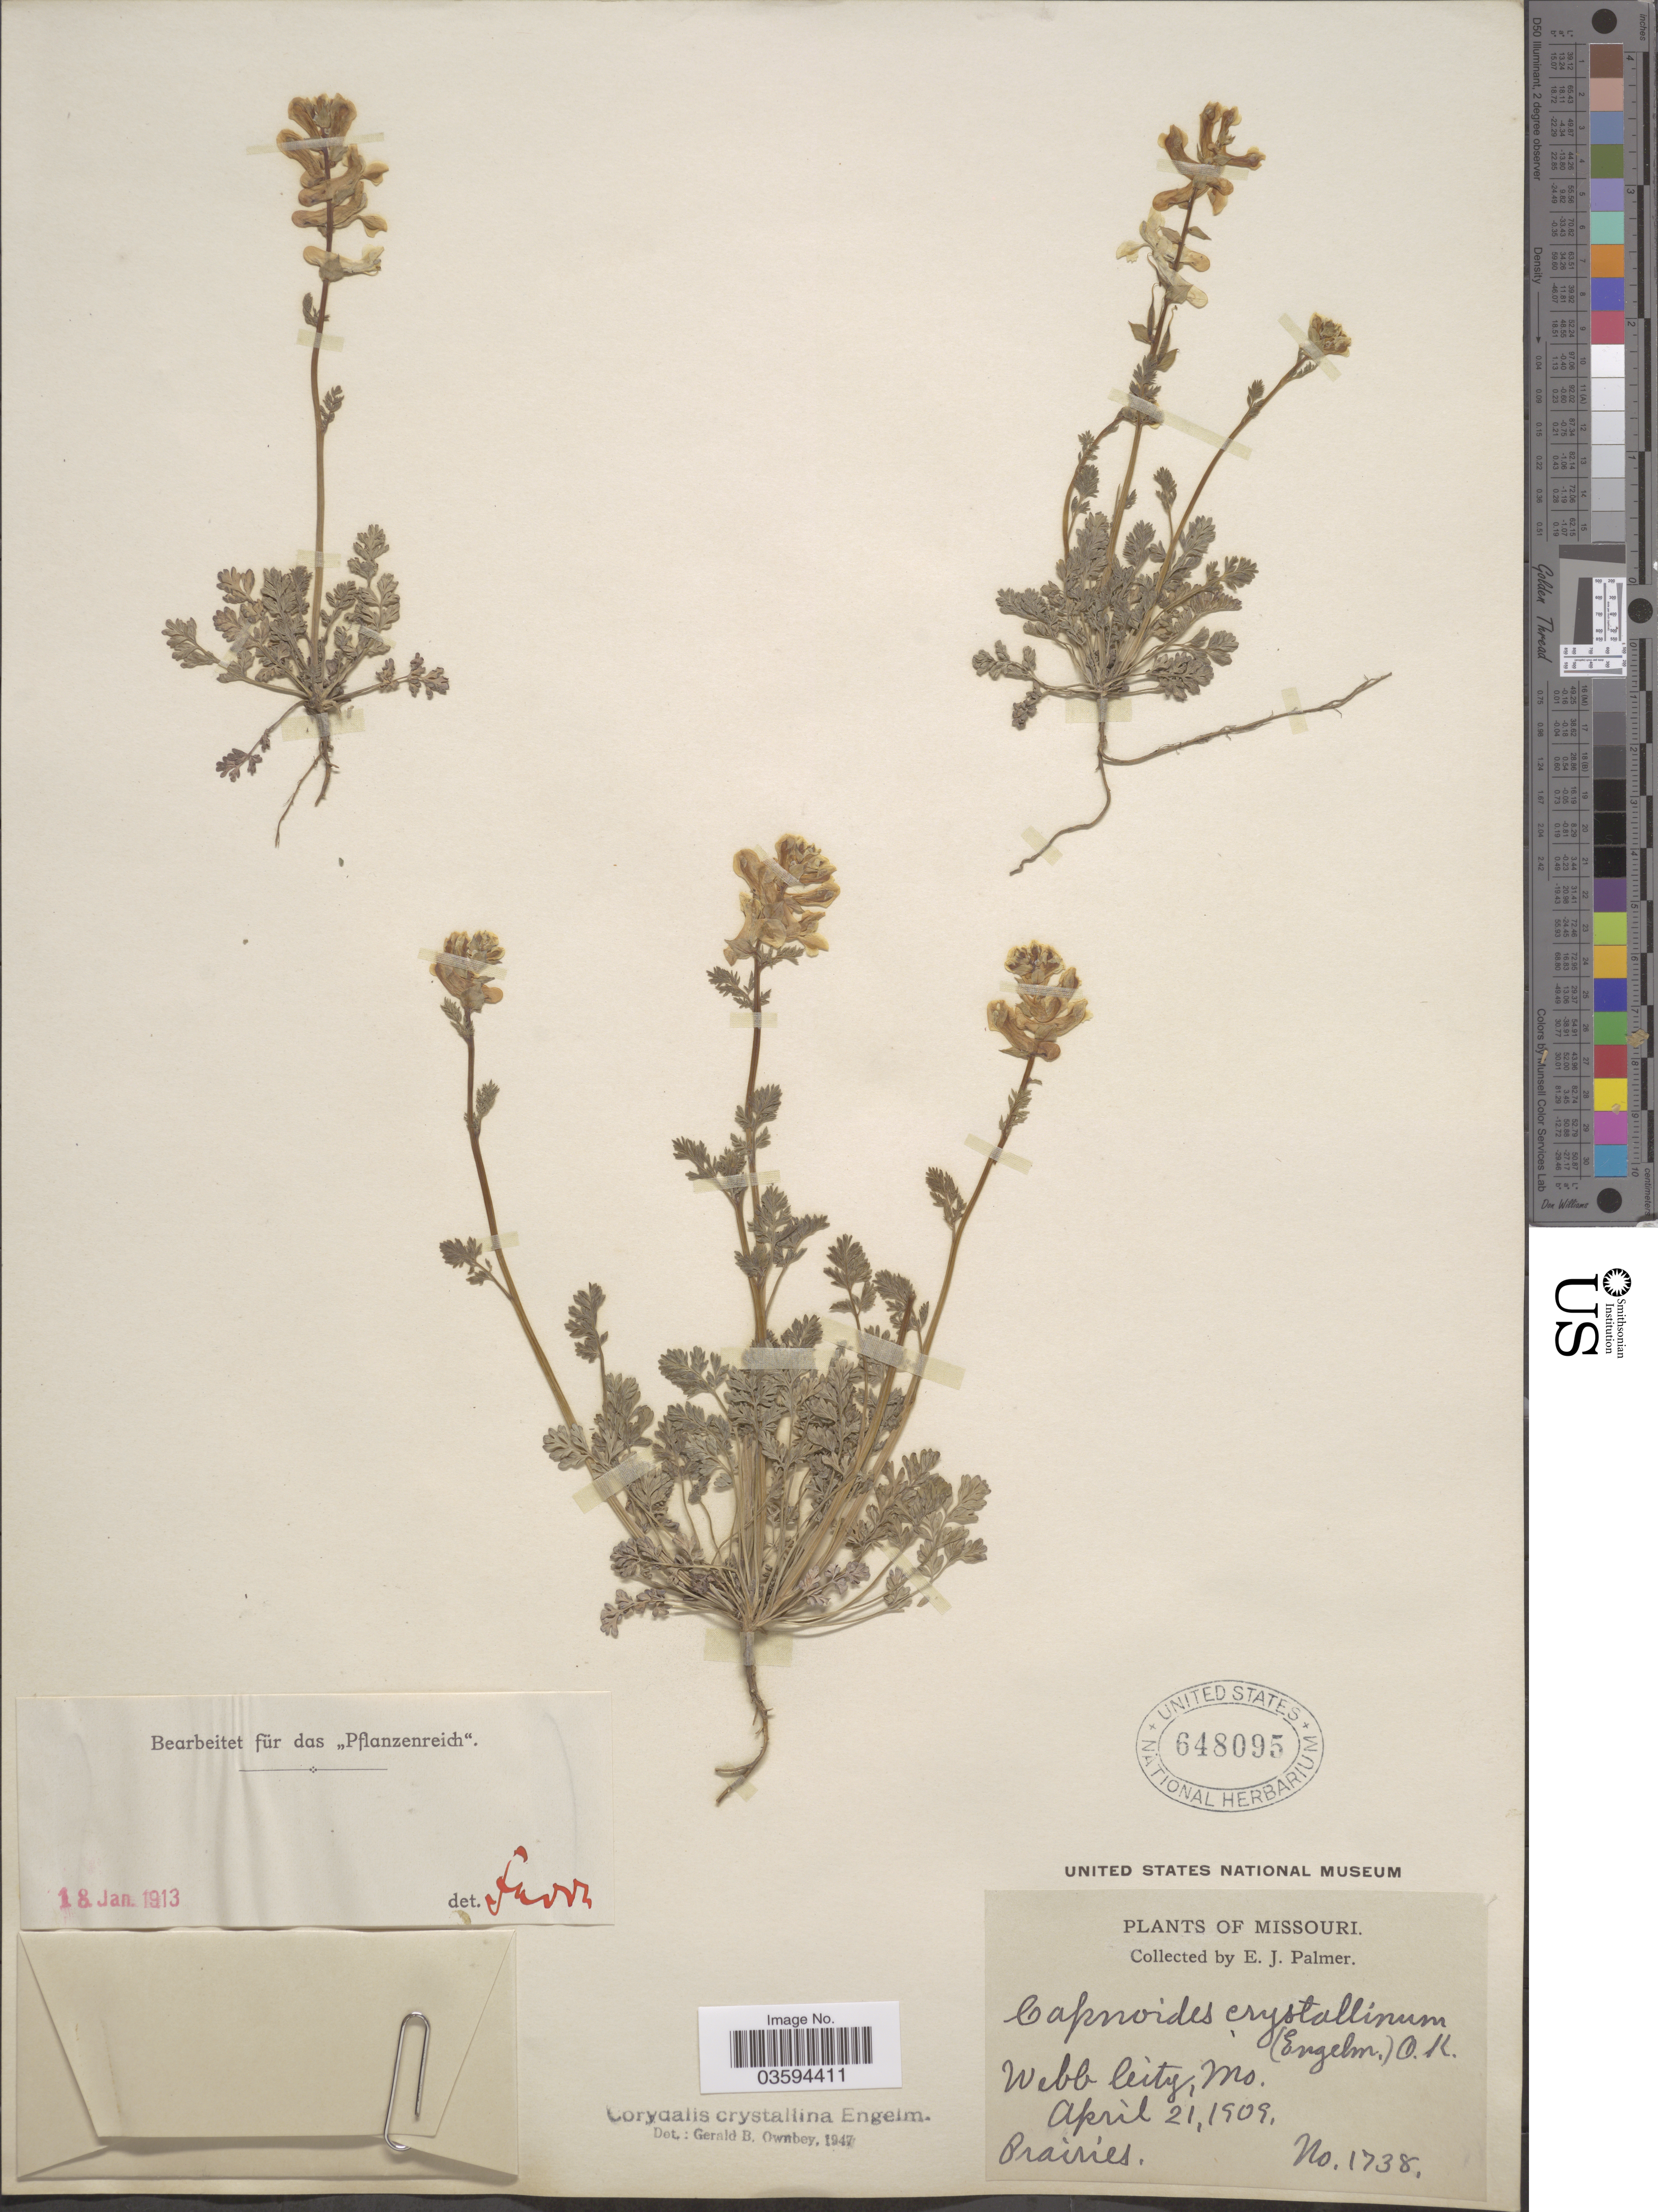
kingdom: Plantae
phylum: Tracheophyta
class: Magnoliopsida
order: Ranunculales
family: Papaveraceae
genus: Corydalis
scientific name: Corydalis crystallina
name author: (Engelm. ex A. Gray) Torr. & A. Gray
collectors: E. J. Palmer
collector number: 1738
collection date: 1909-04-21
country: United States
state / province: Missouri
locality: Webb City.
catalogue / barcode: US 648095